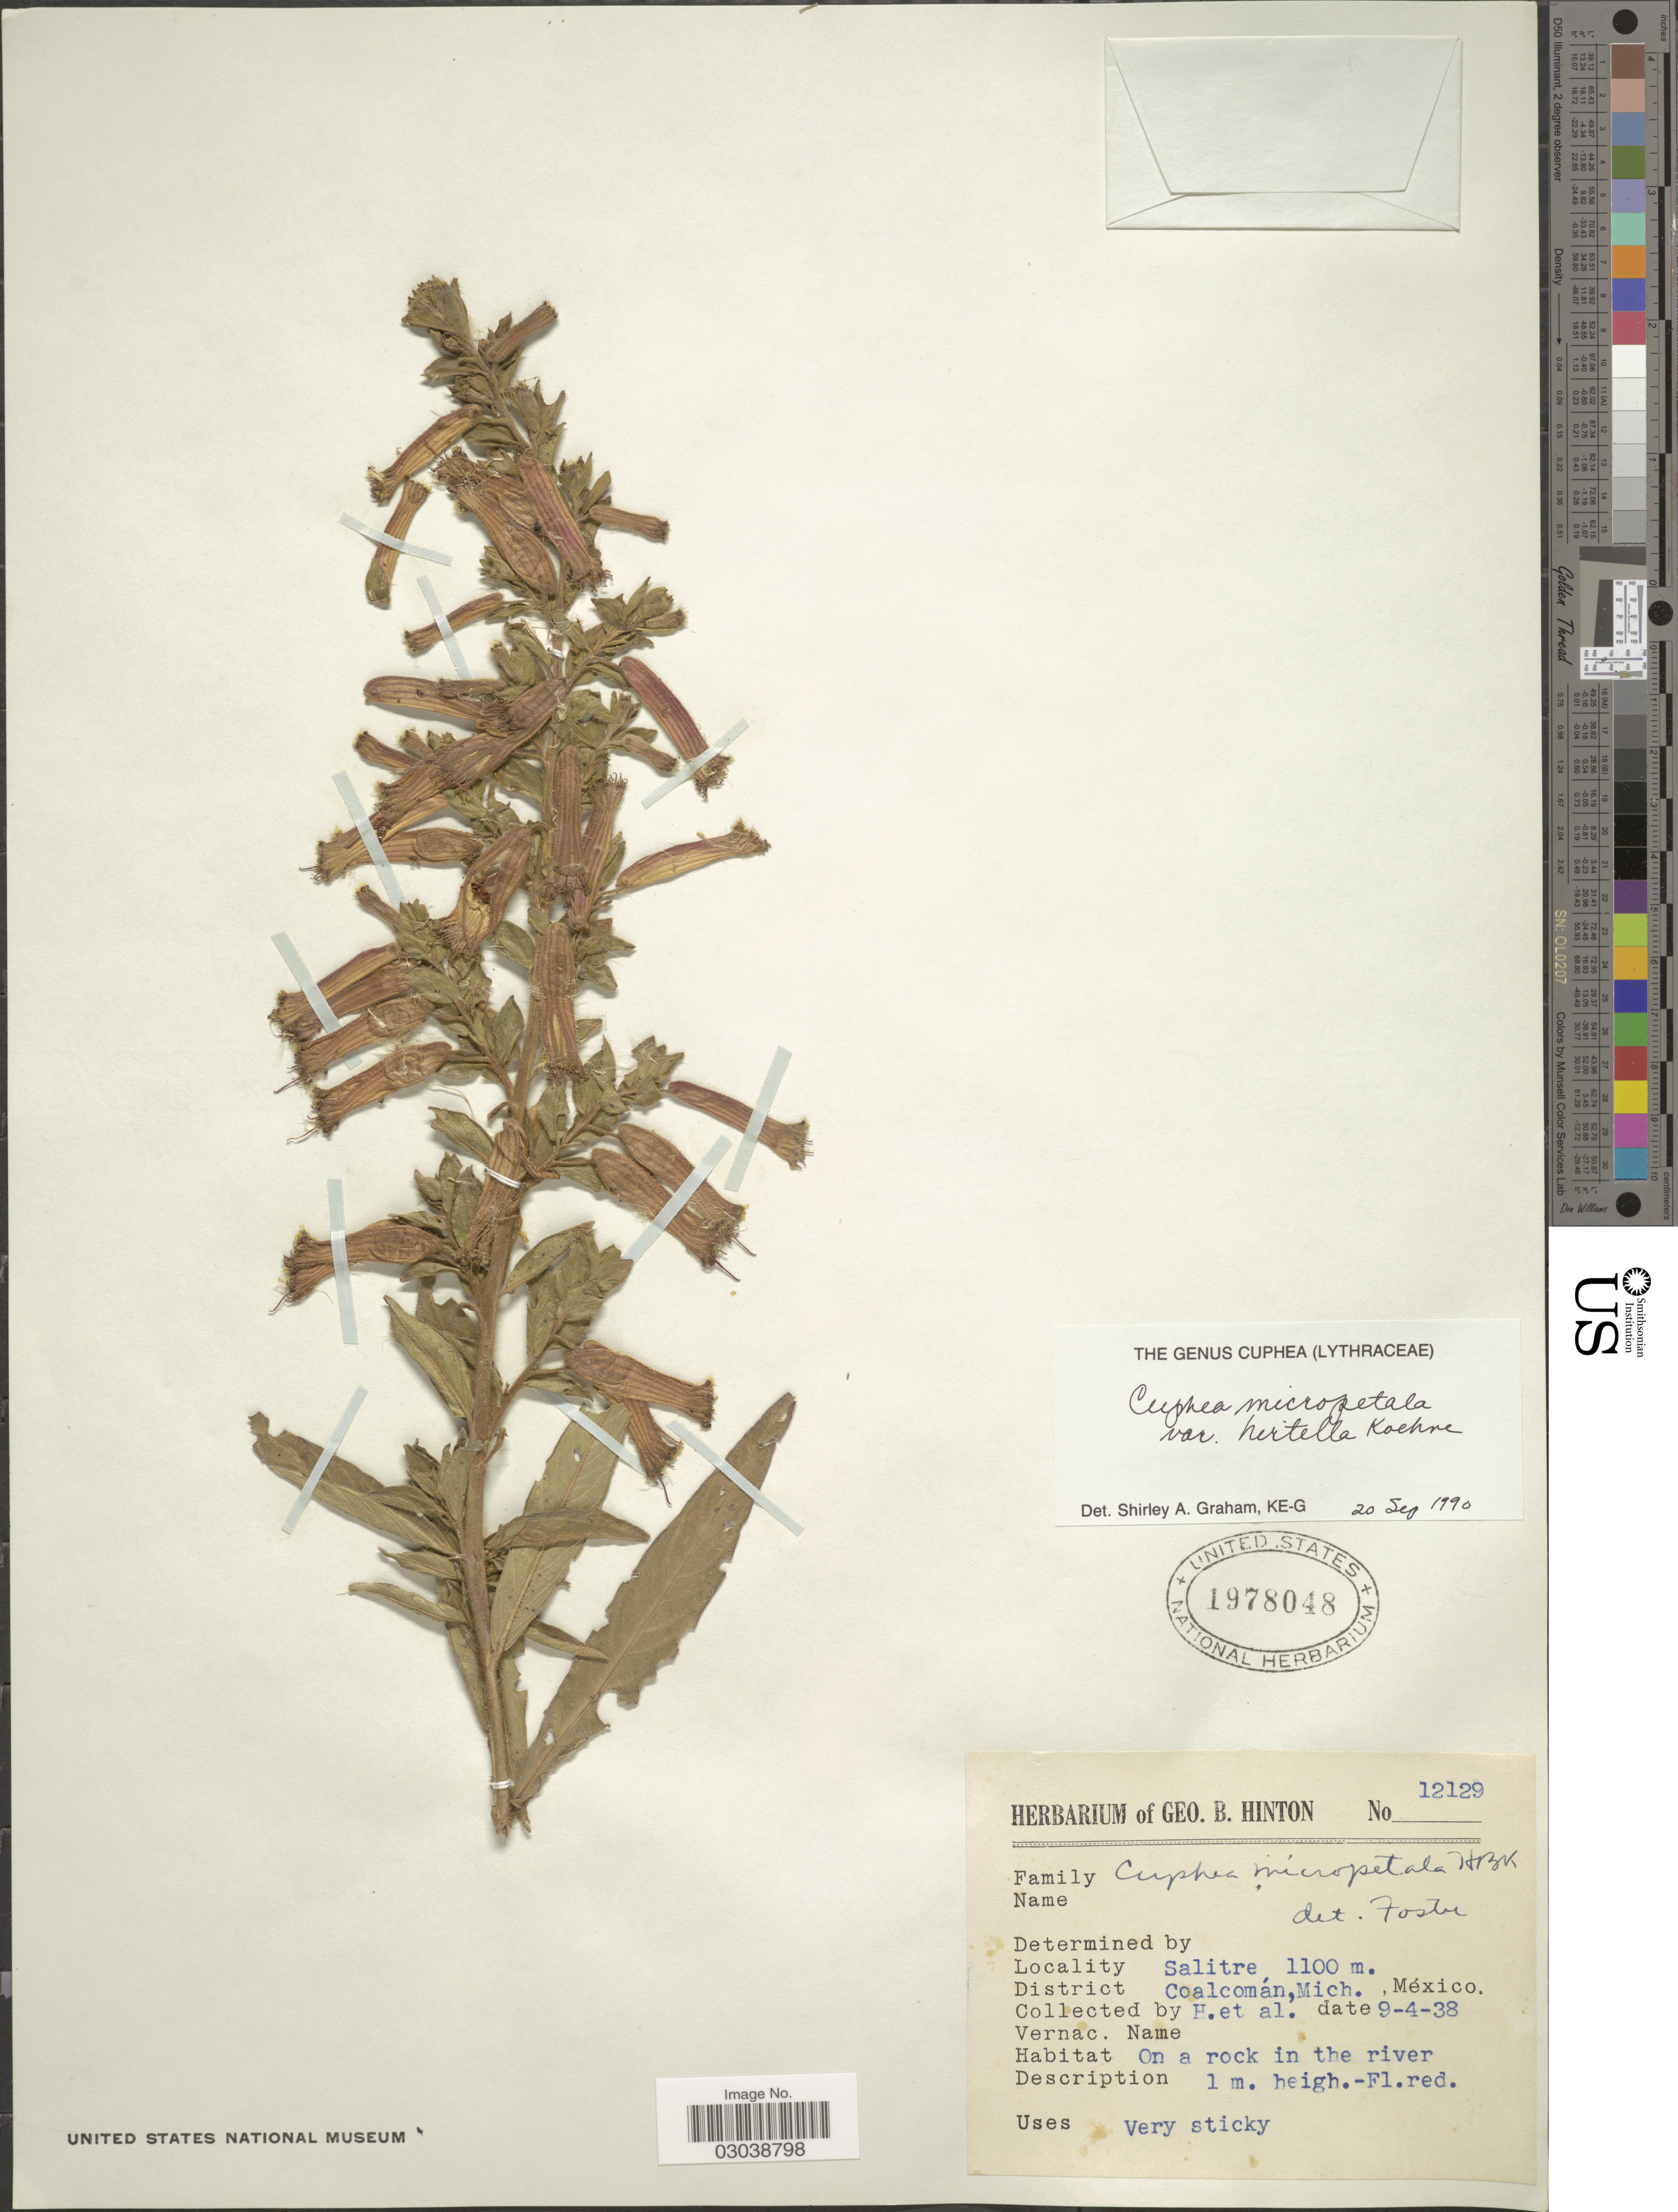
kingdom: Plantae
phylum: Tracheophyta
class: Magnoliopsida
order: Myrtales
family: Lythraceae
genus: Cuphea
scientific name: Cuphea micropetala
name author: Kunth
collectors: G. B. Hinton & et al.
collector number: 12129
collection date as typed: Transcribed d/m/y: 9/4/38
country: Mexico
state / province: Michoacán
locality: Salitre, District Coalcomán. On a rock in the river.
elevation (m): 1100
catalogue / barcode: US 1978048